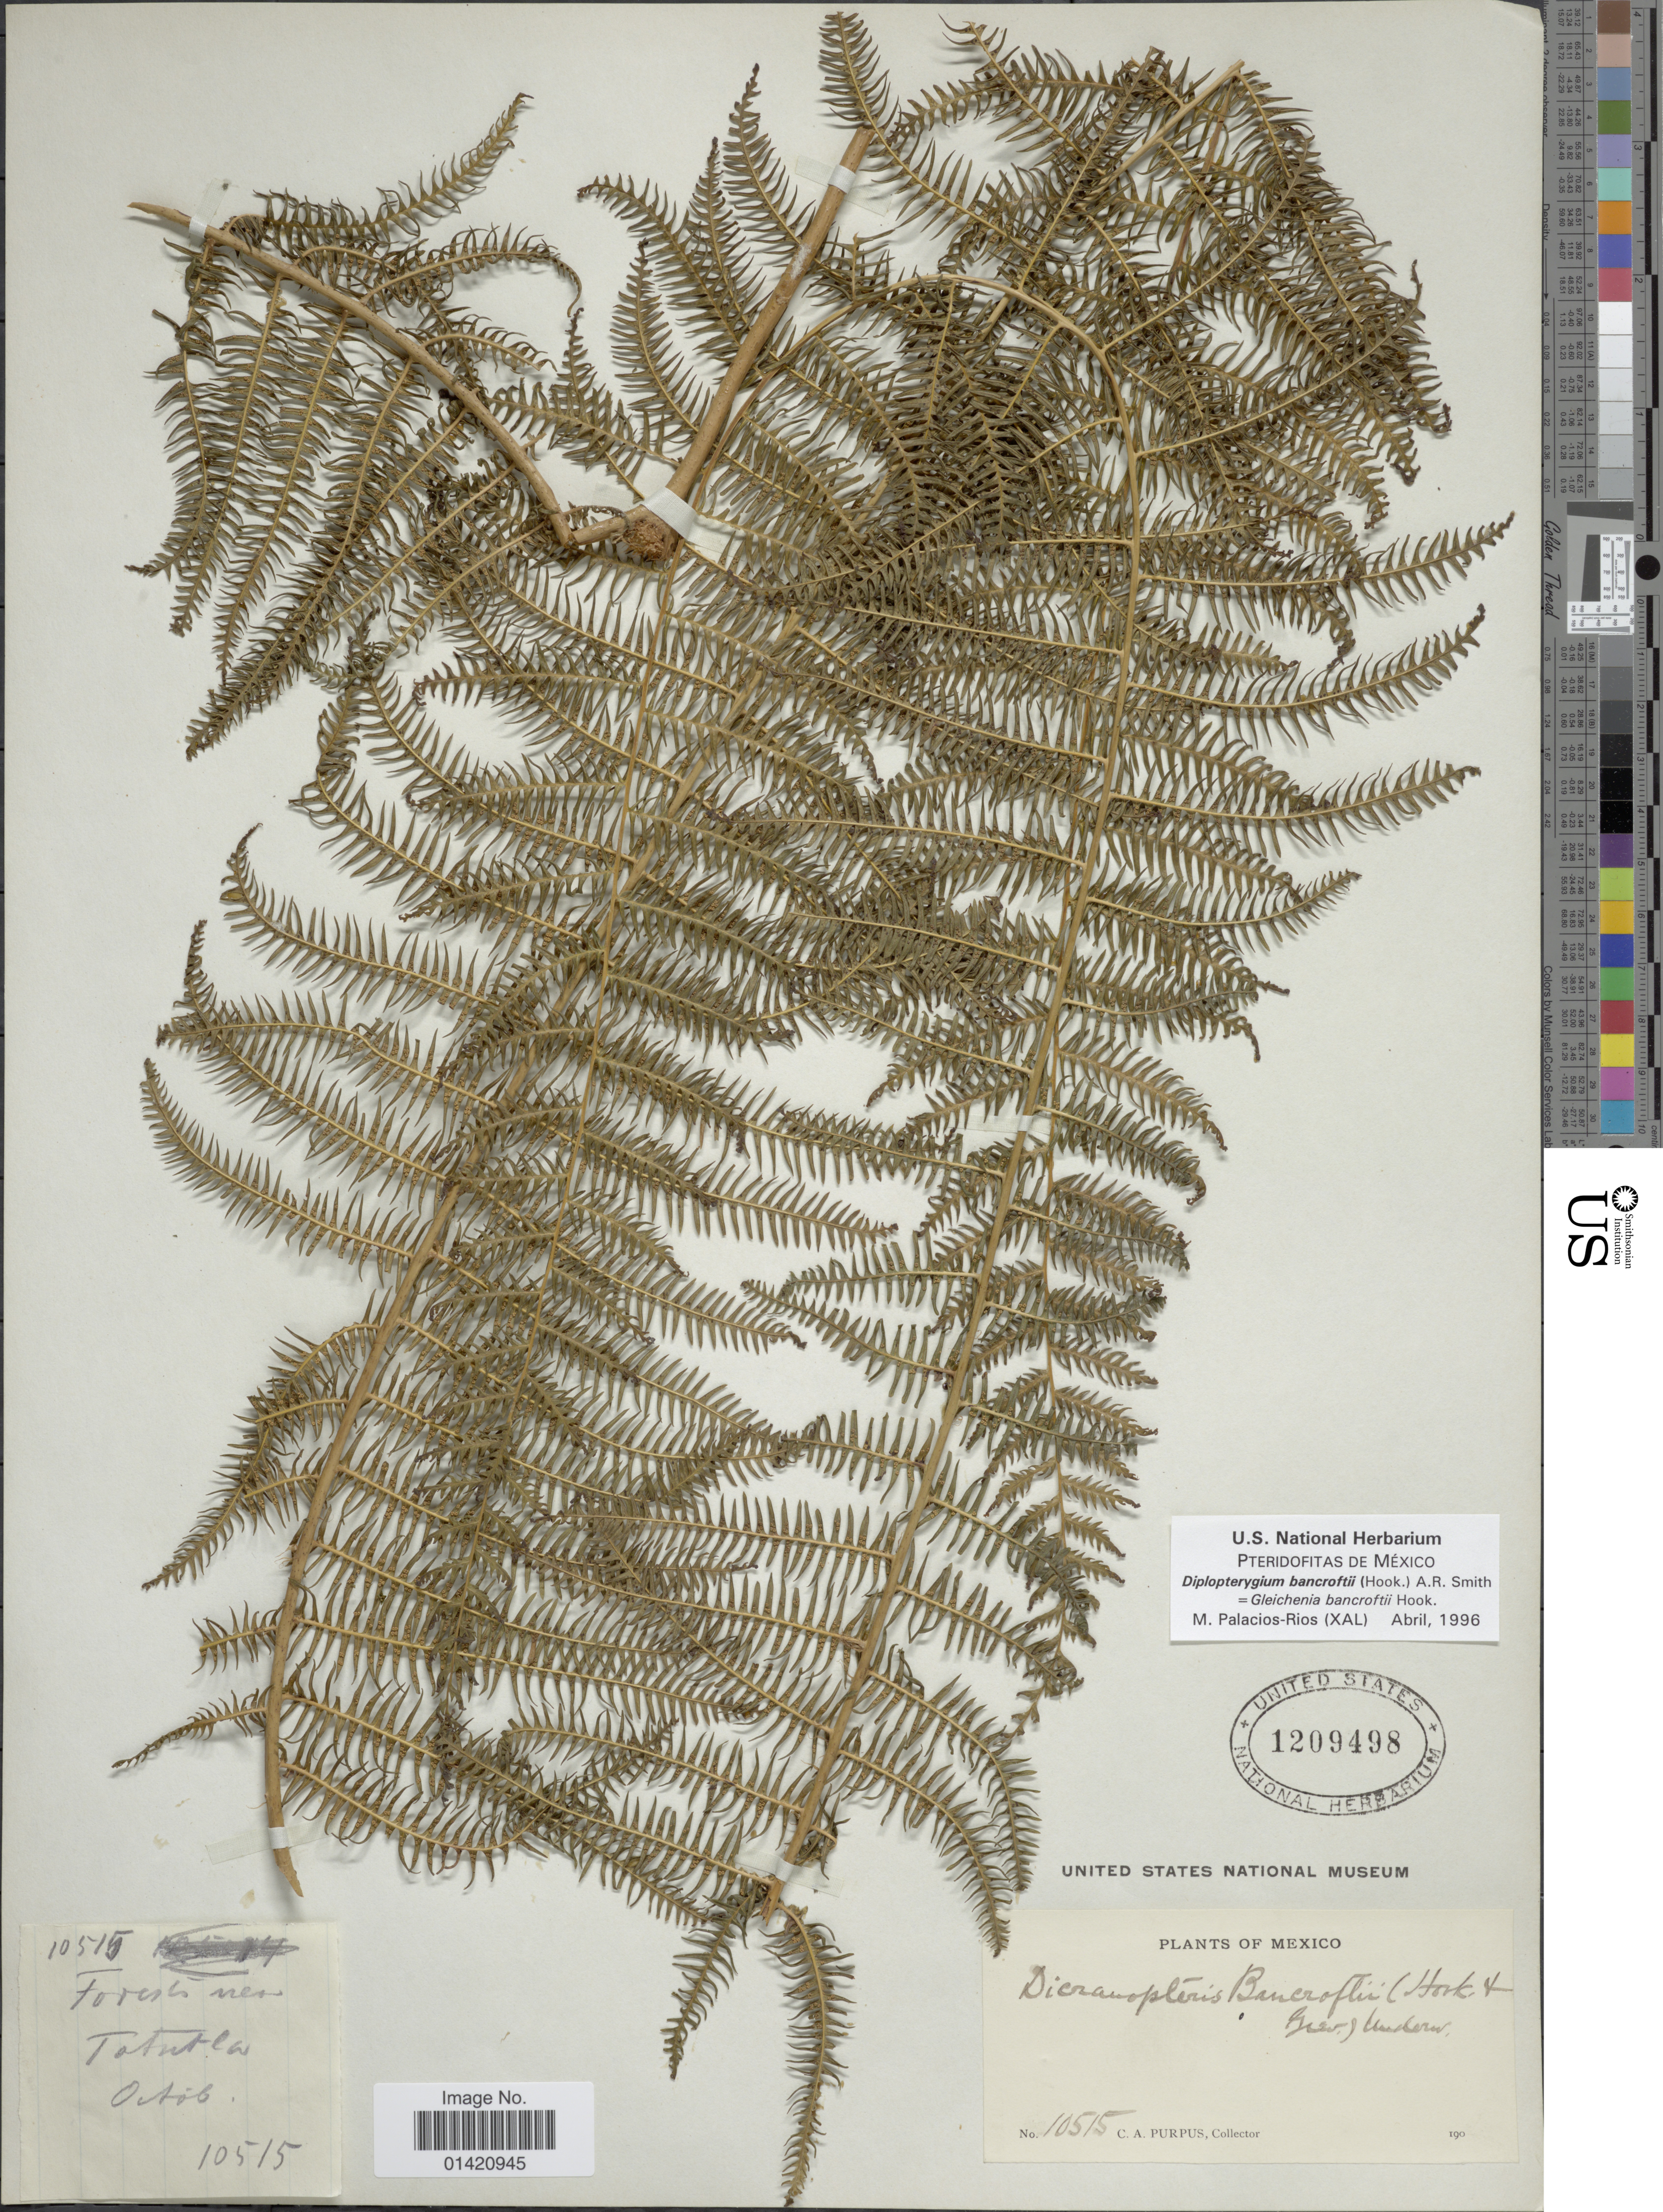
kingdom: Plantae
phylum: Tracheophyta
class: Polypodiopsida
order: Gleicheniales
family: Gleicheniaceae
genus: Diplopterygium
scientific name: Diplopterygium bancroftii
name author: (Hook.) A.R. Sm.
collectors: C. A. Purpus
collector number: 10515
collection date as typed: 190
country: Mexico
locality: Forest near Totutla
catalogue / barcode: US 1209498